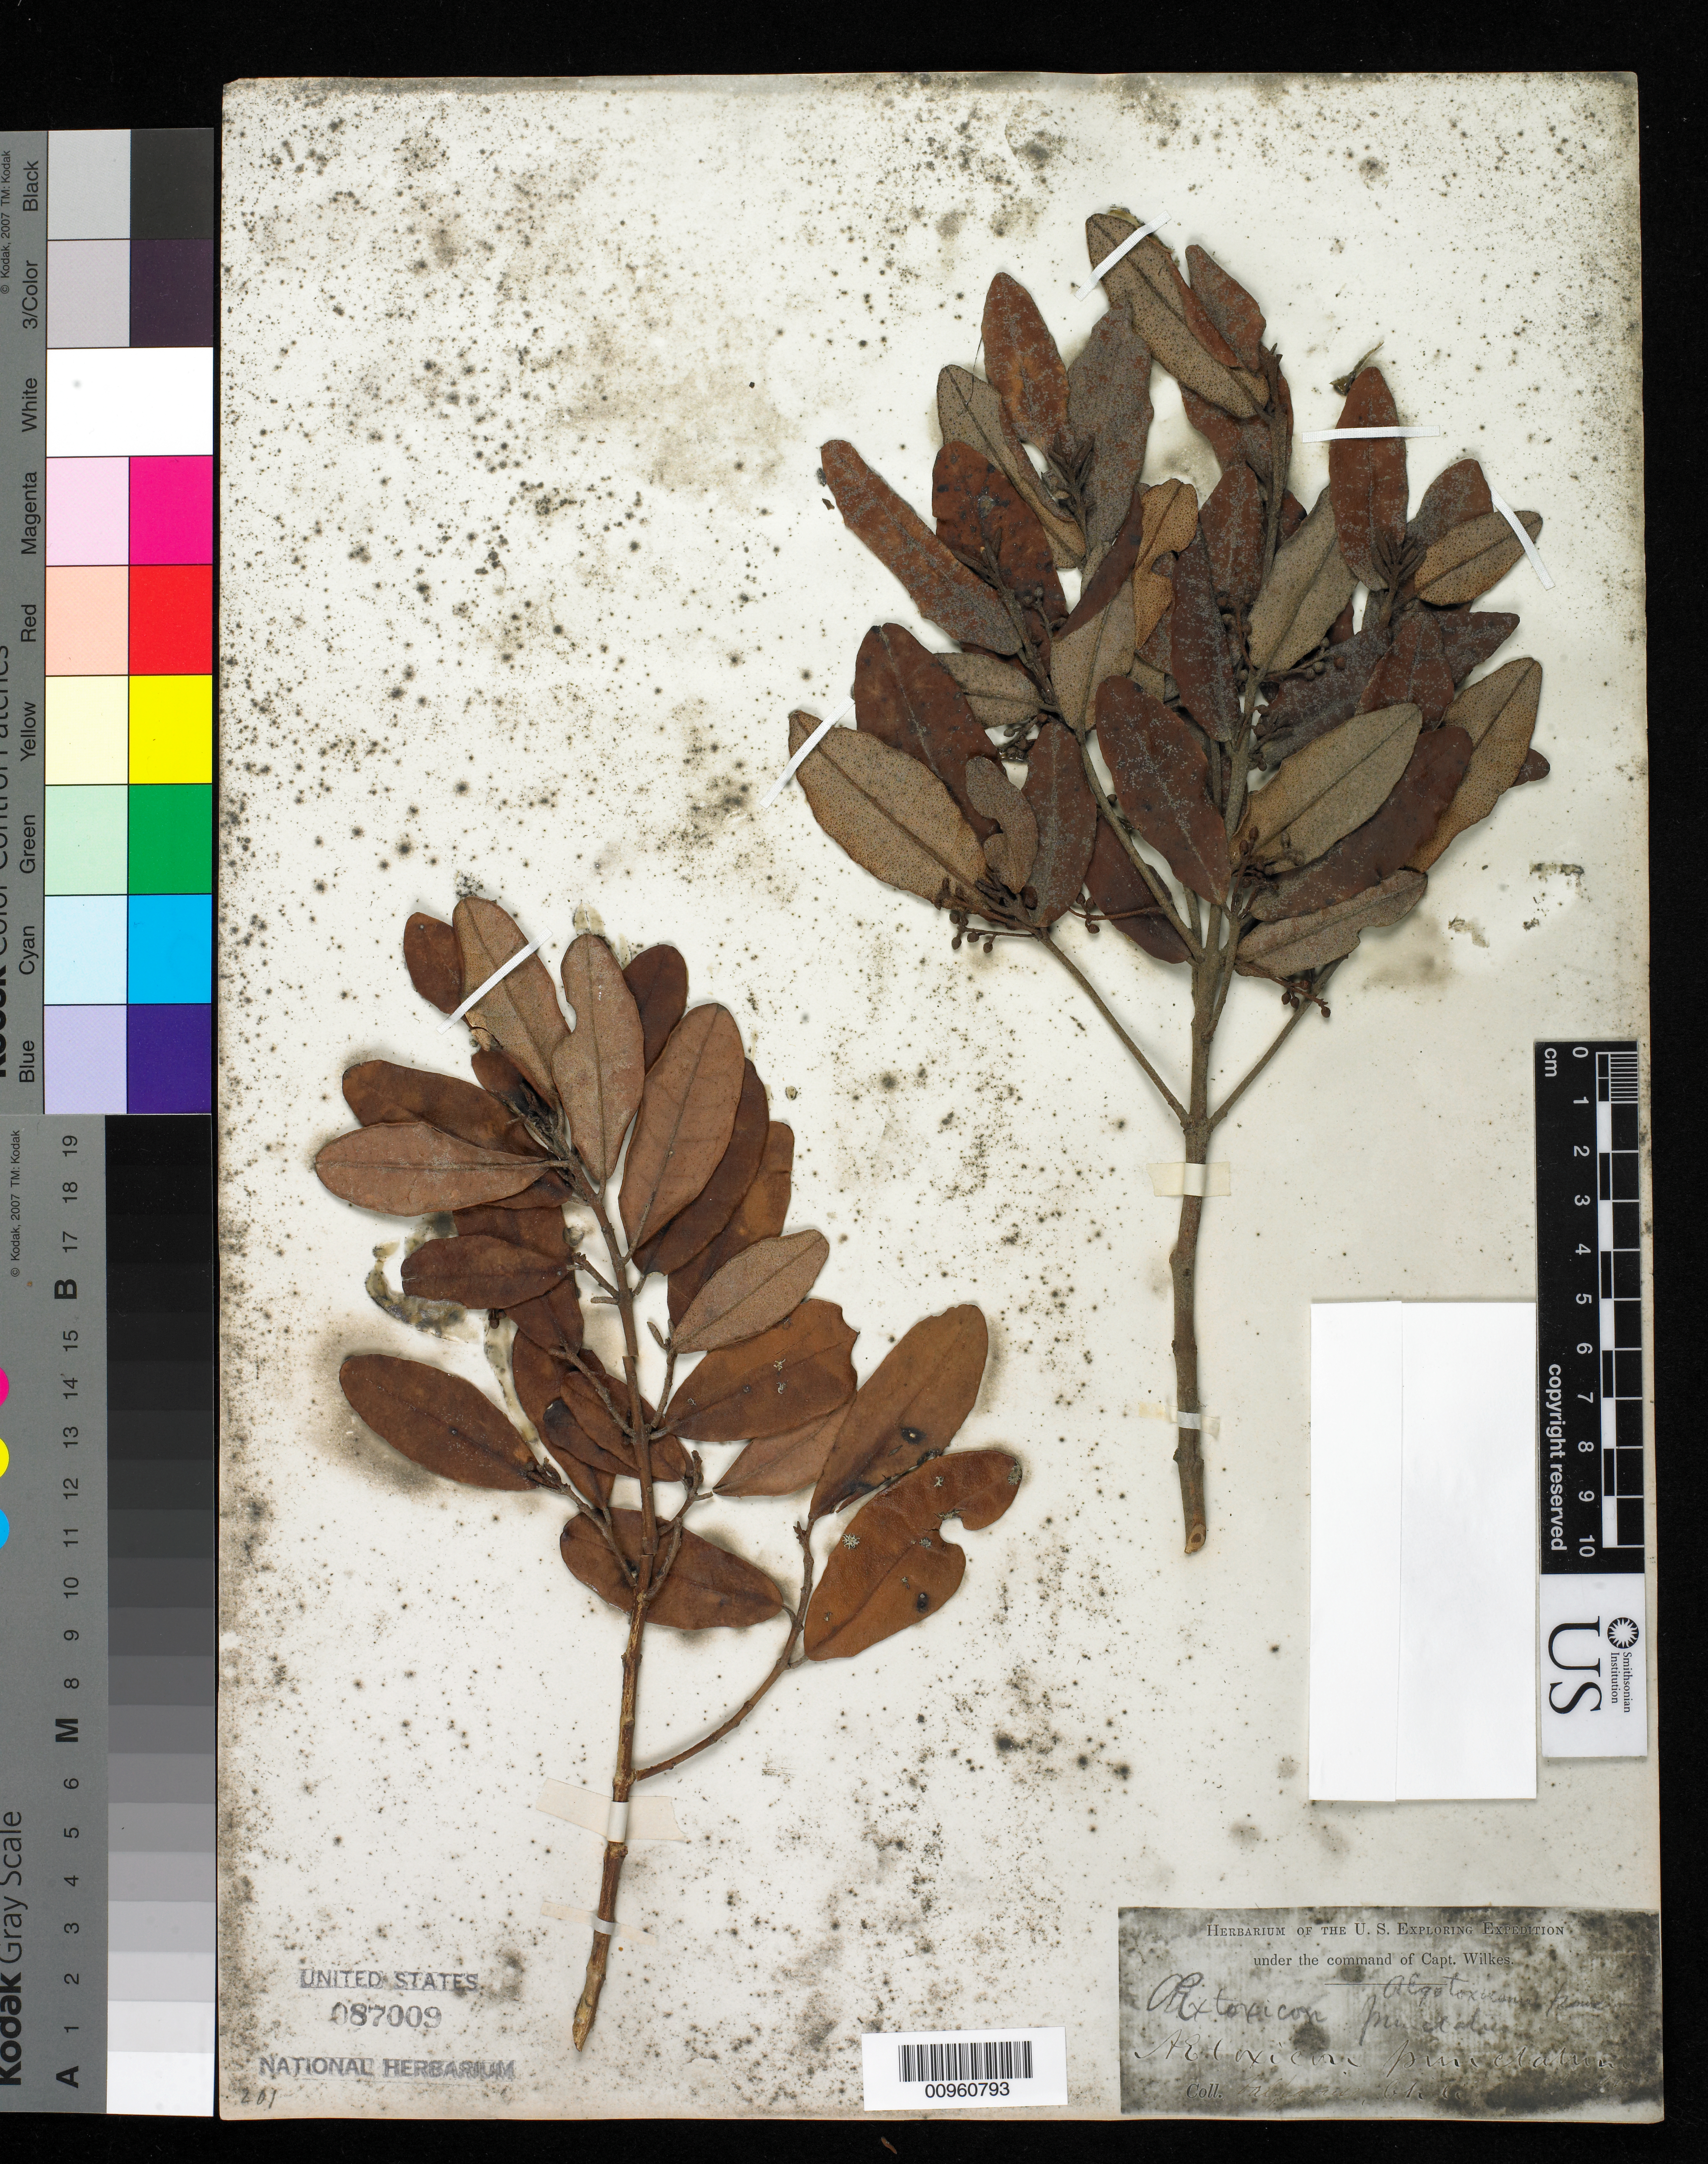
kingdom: Plantae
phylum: Tracheophyta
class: Magnoliopsida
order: Berberidopsidales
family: Aextoxicaceae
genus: Aextoxicon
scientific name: Aextoxicon punctatum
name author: Ruiz & Pav.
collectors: Wilkes Explor. Exped.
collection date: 1838/1842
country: Chile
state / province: Valparaíso (V)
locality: Valparaiso, Chili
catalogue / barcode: US 87009